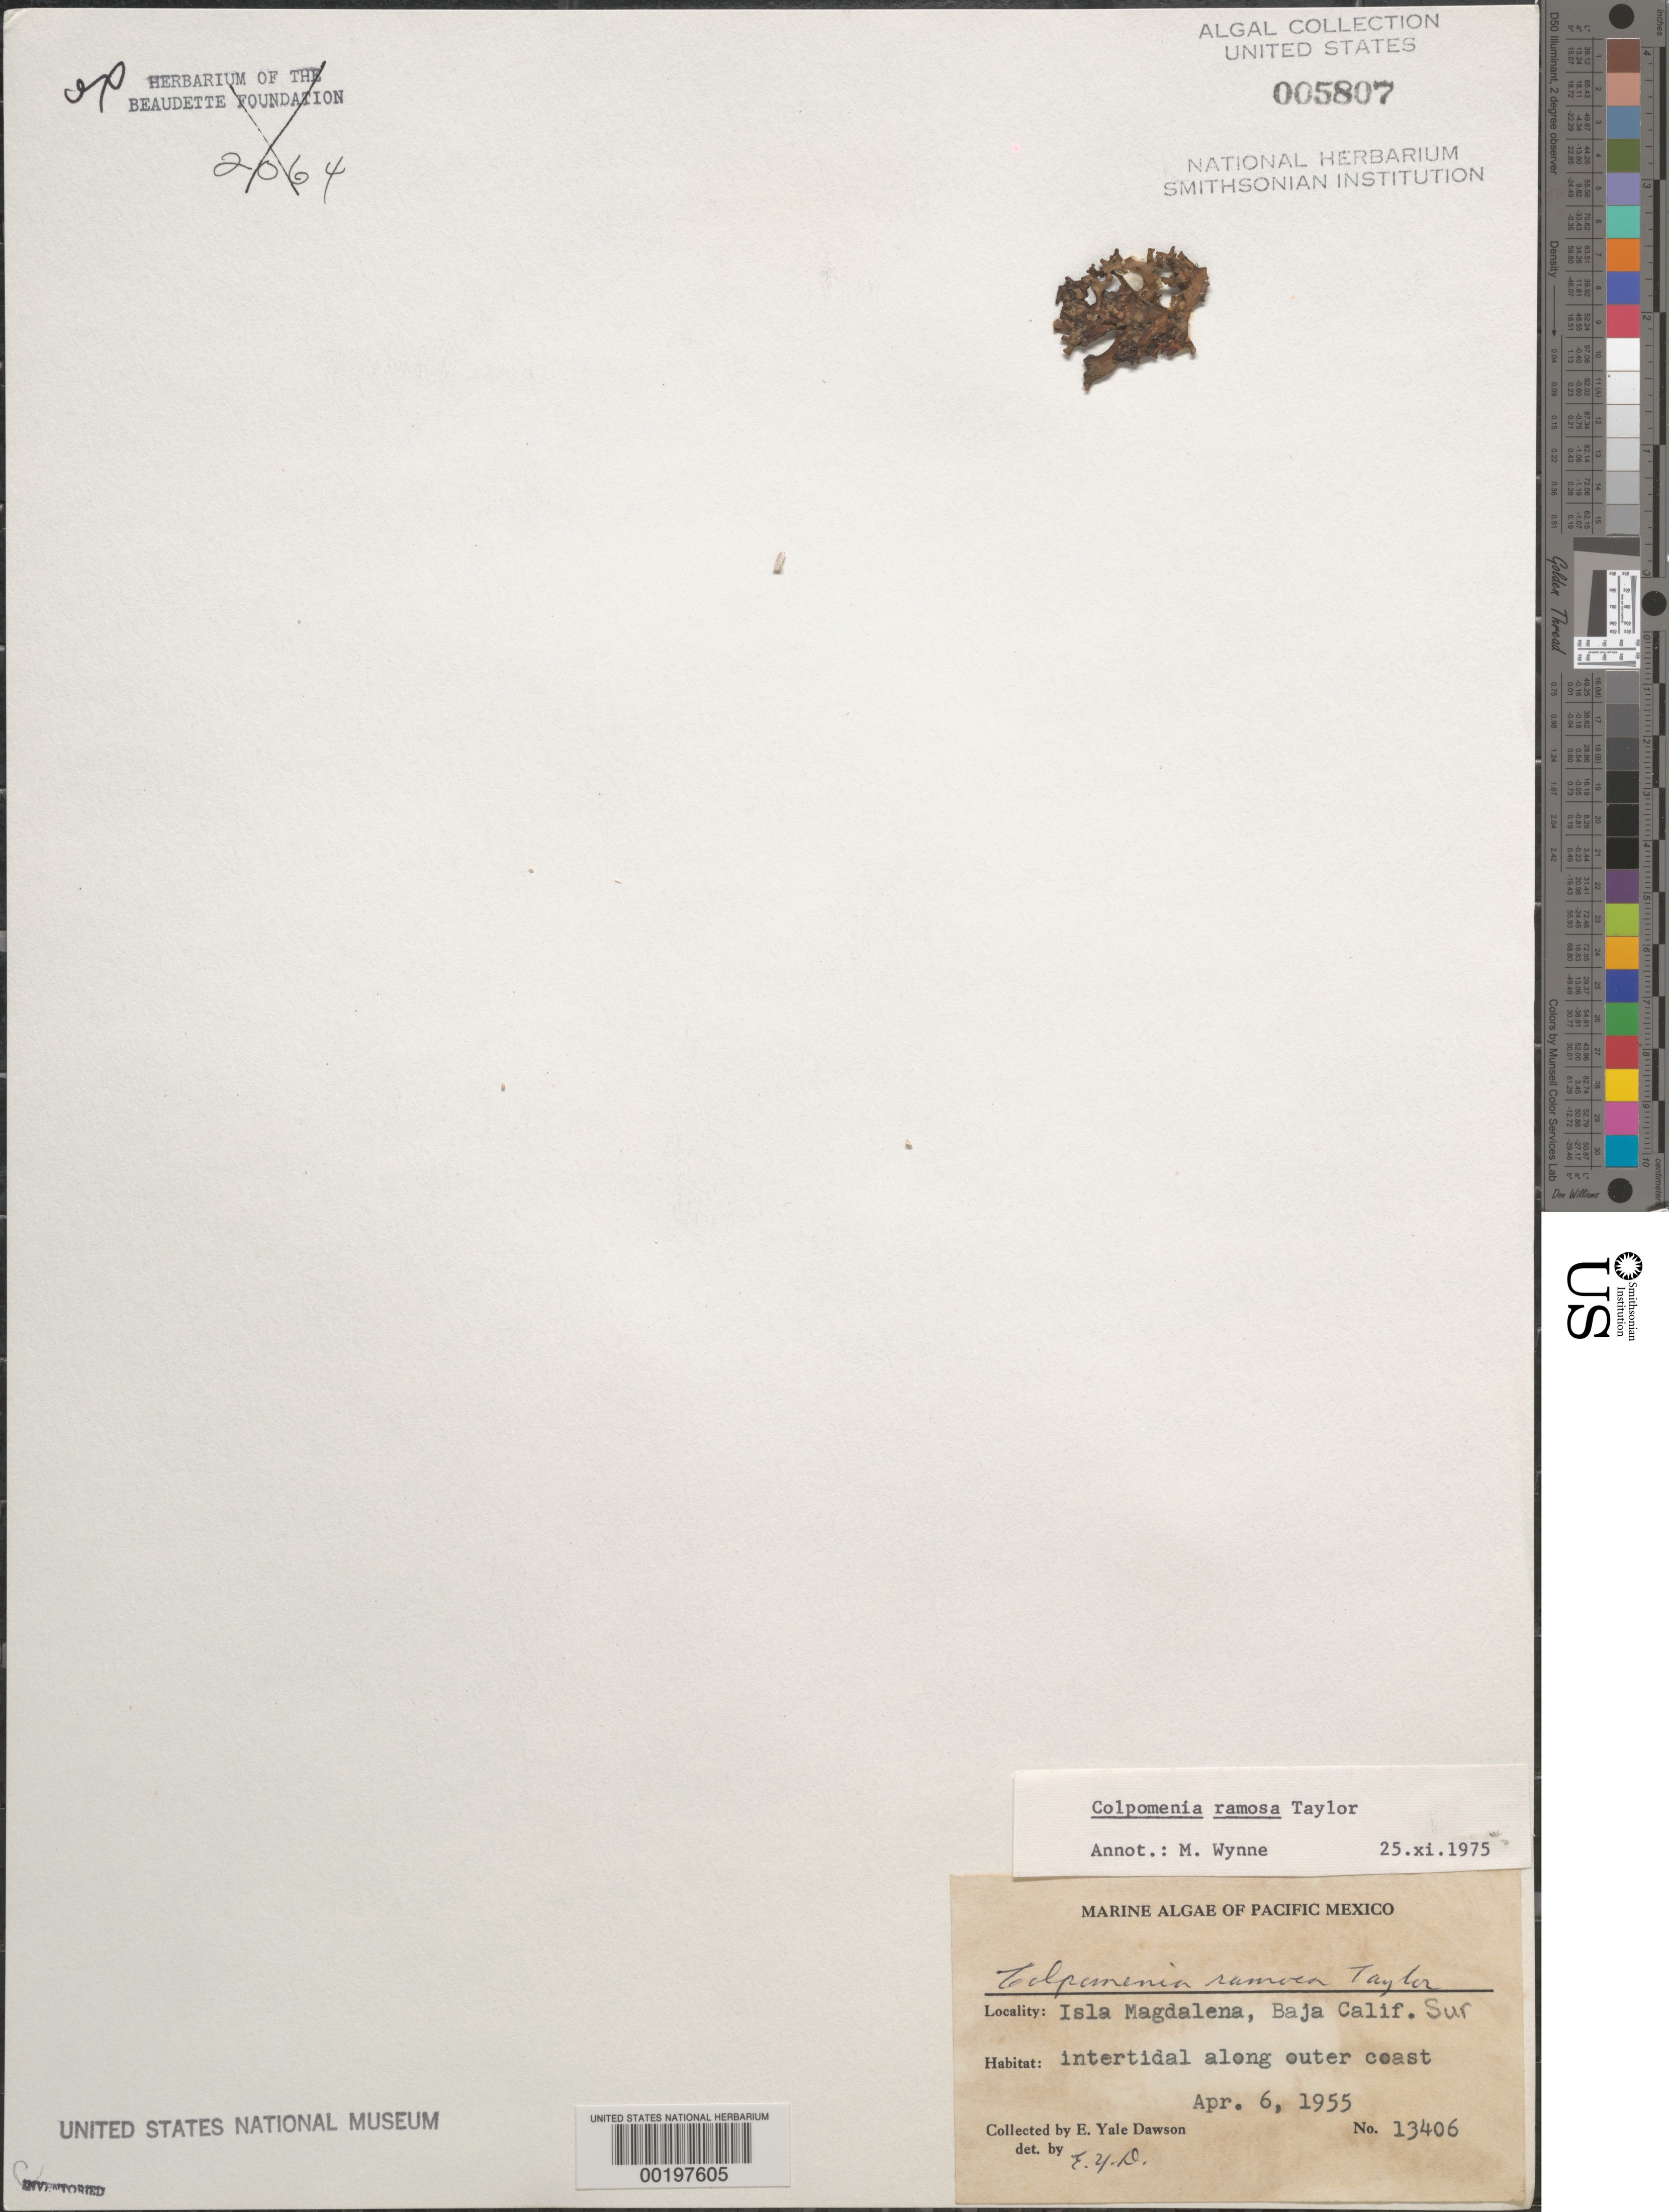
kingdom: Chromista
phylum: Ochrophyta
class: Phaeophyceae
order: Scytosiphonales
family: Scytosiphonaceae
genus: Colpomenia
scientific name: Colpomenia ramosa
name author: W.R. Taylor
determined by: Wynne, M. J.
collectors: E. Y. Dawson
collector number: EYD 13406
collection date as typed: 06 Apr 1955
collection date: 1955-04-06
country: Mexico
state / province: Baja California Sur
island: Isla Magdalena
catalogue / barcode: US 5807